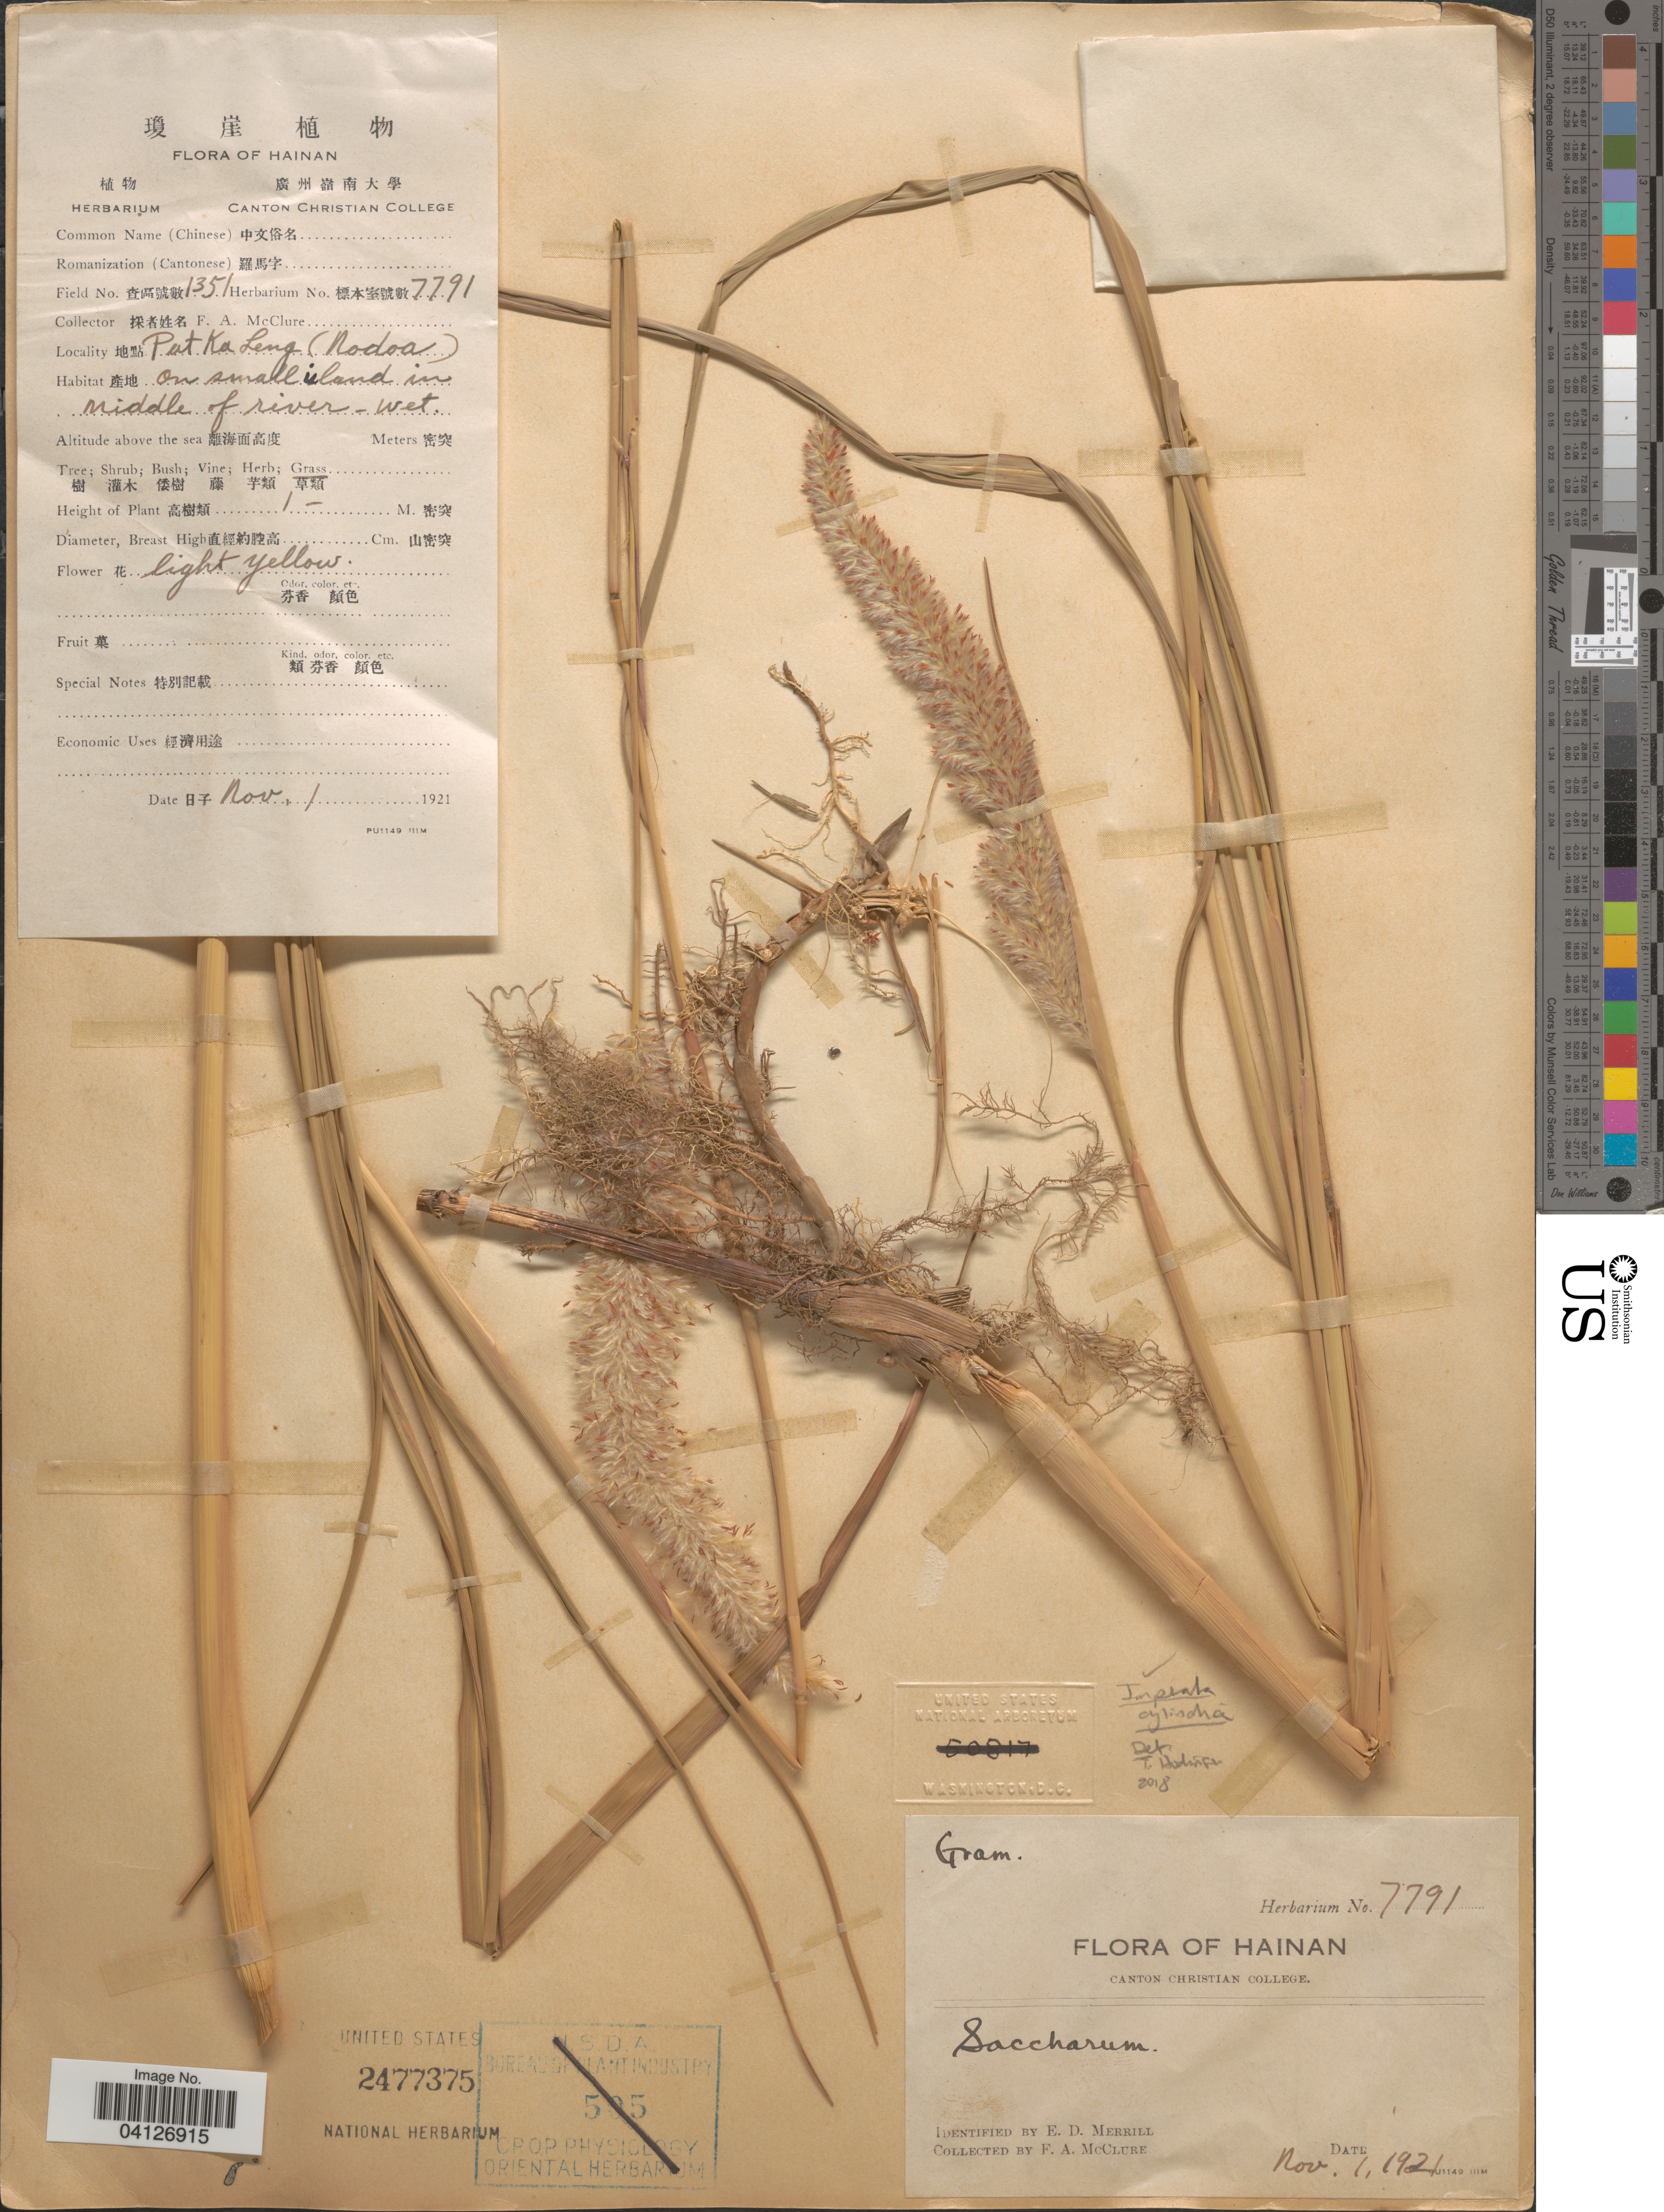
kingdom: Plantae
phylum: Tracheophyta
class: Liliopsida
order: Poales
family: Poaceae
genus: Saccharum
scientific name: Saccharum sp.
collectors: F. A. McClure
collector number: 1351/7791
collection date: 1921-11-01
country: China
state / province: Hainan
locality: Pat Ka Leng (Nodoa). On small island in middle of river - wet.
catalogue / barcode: US 2477375